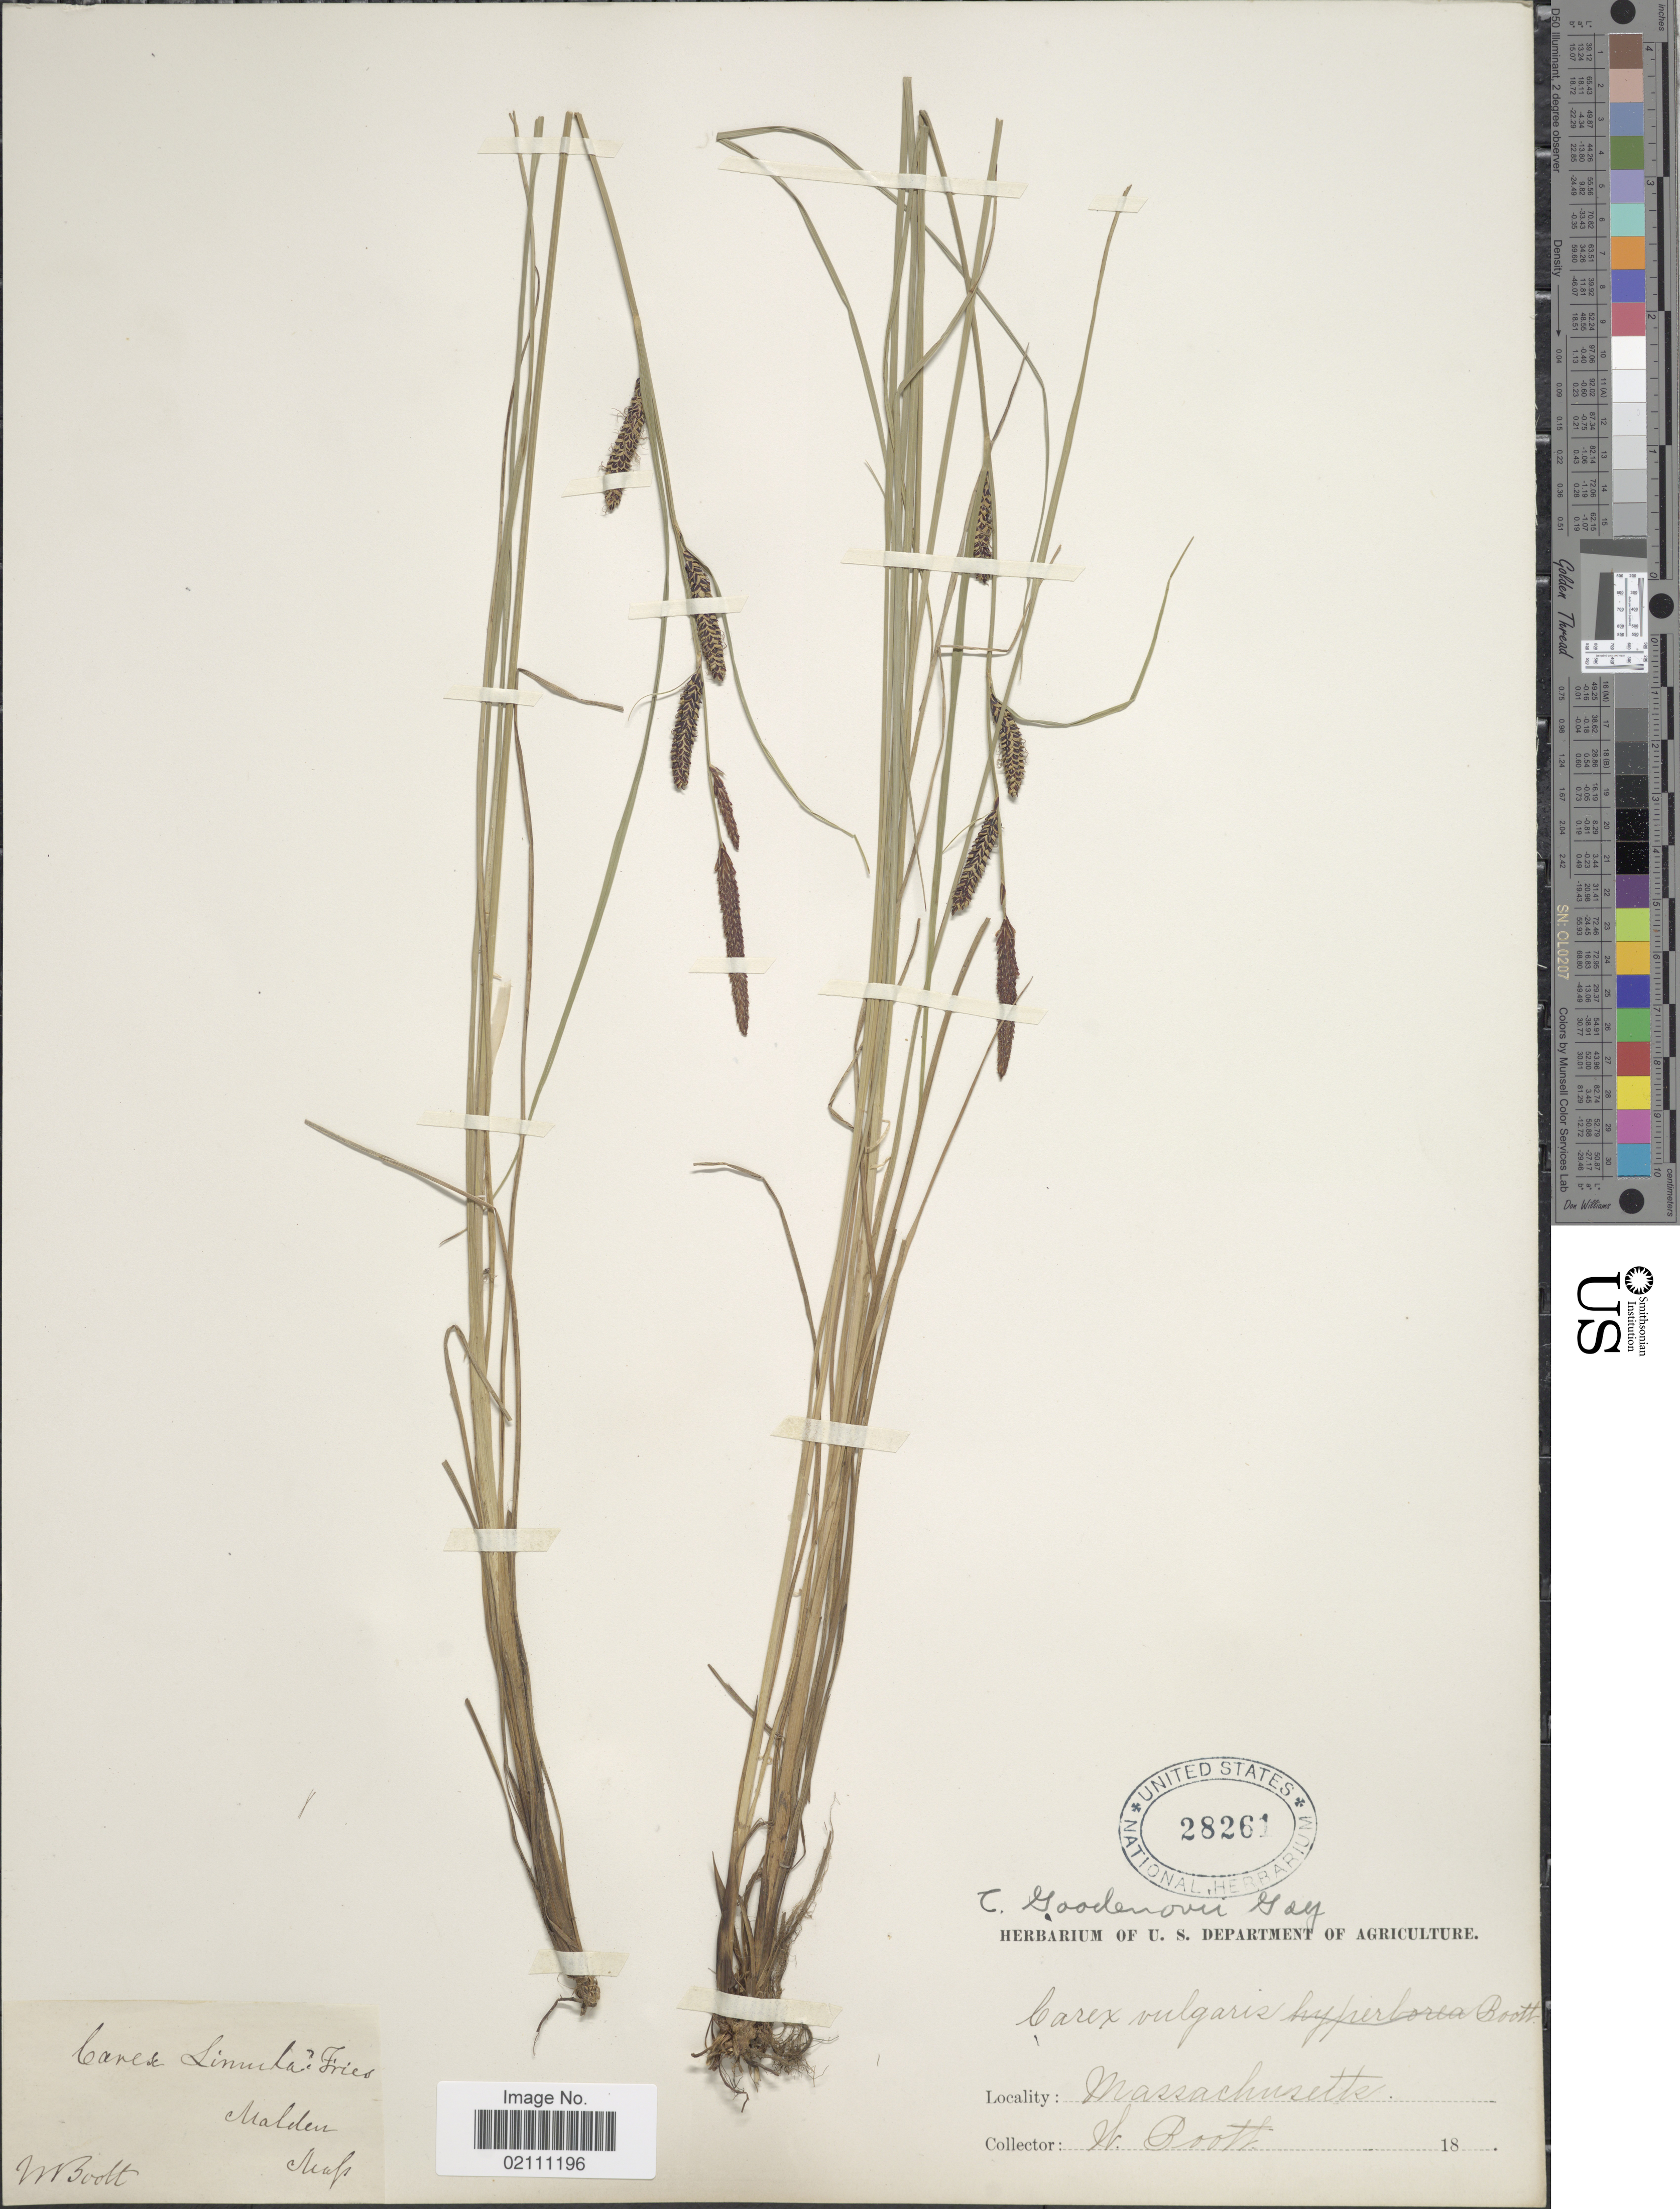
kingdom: Plantae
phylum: Tracheophyta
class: Liliopsida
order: Poales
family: Cyperaceae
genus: Carex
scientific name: Carex nigra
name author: (L.) Reichard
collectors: W. Boott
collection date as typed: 18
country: United States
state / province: Massachusetts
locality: Malden, Mass.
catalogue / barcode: US 28261